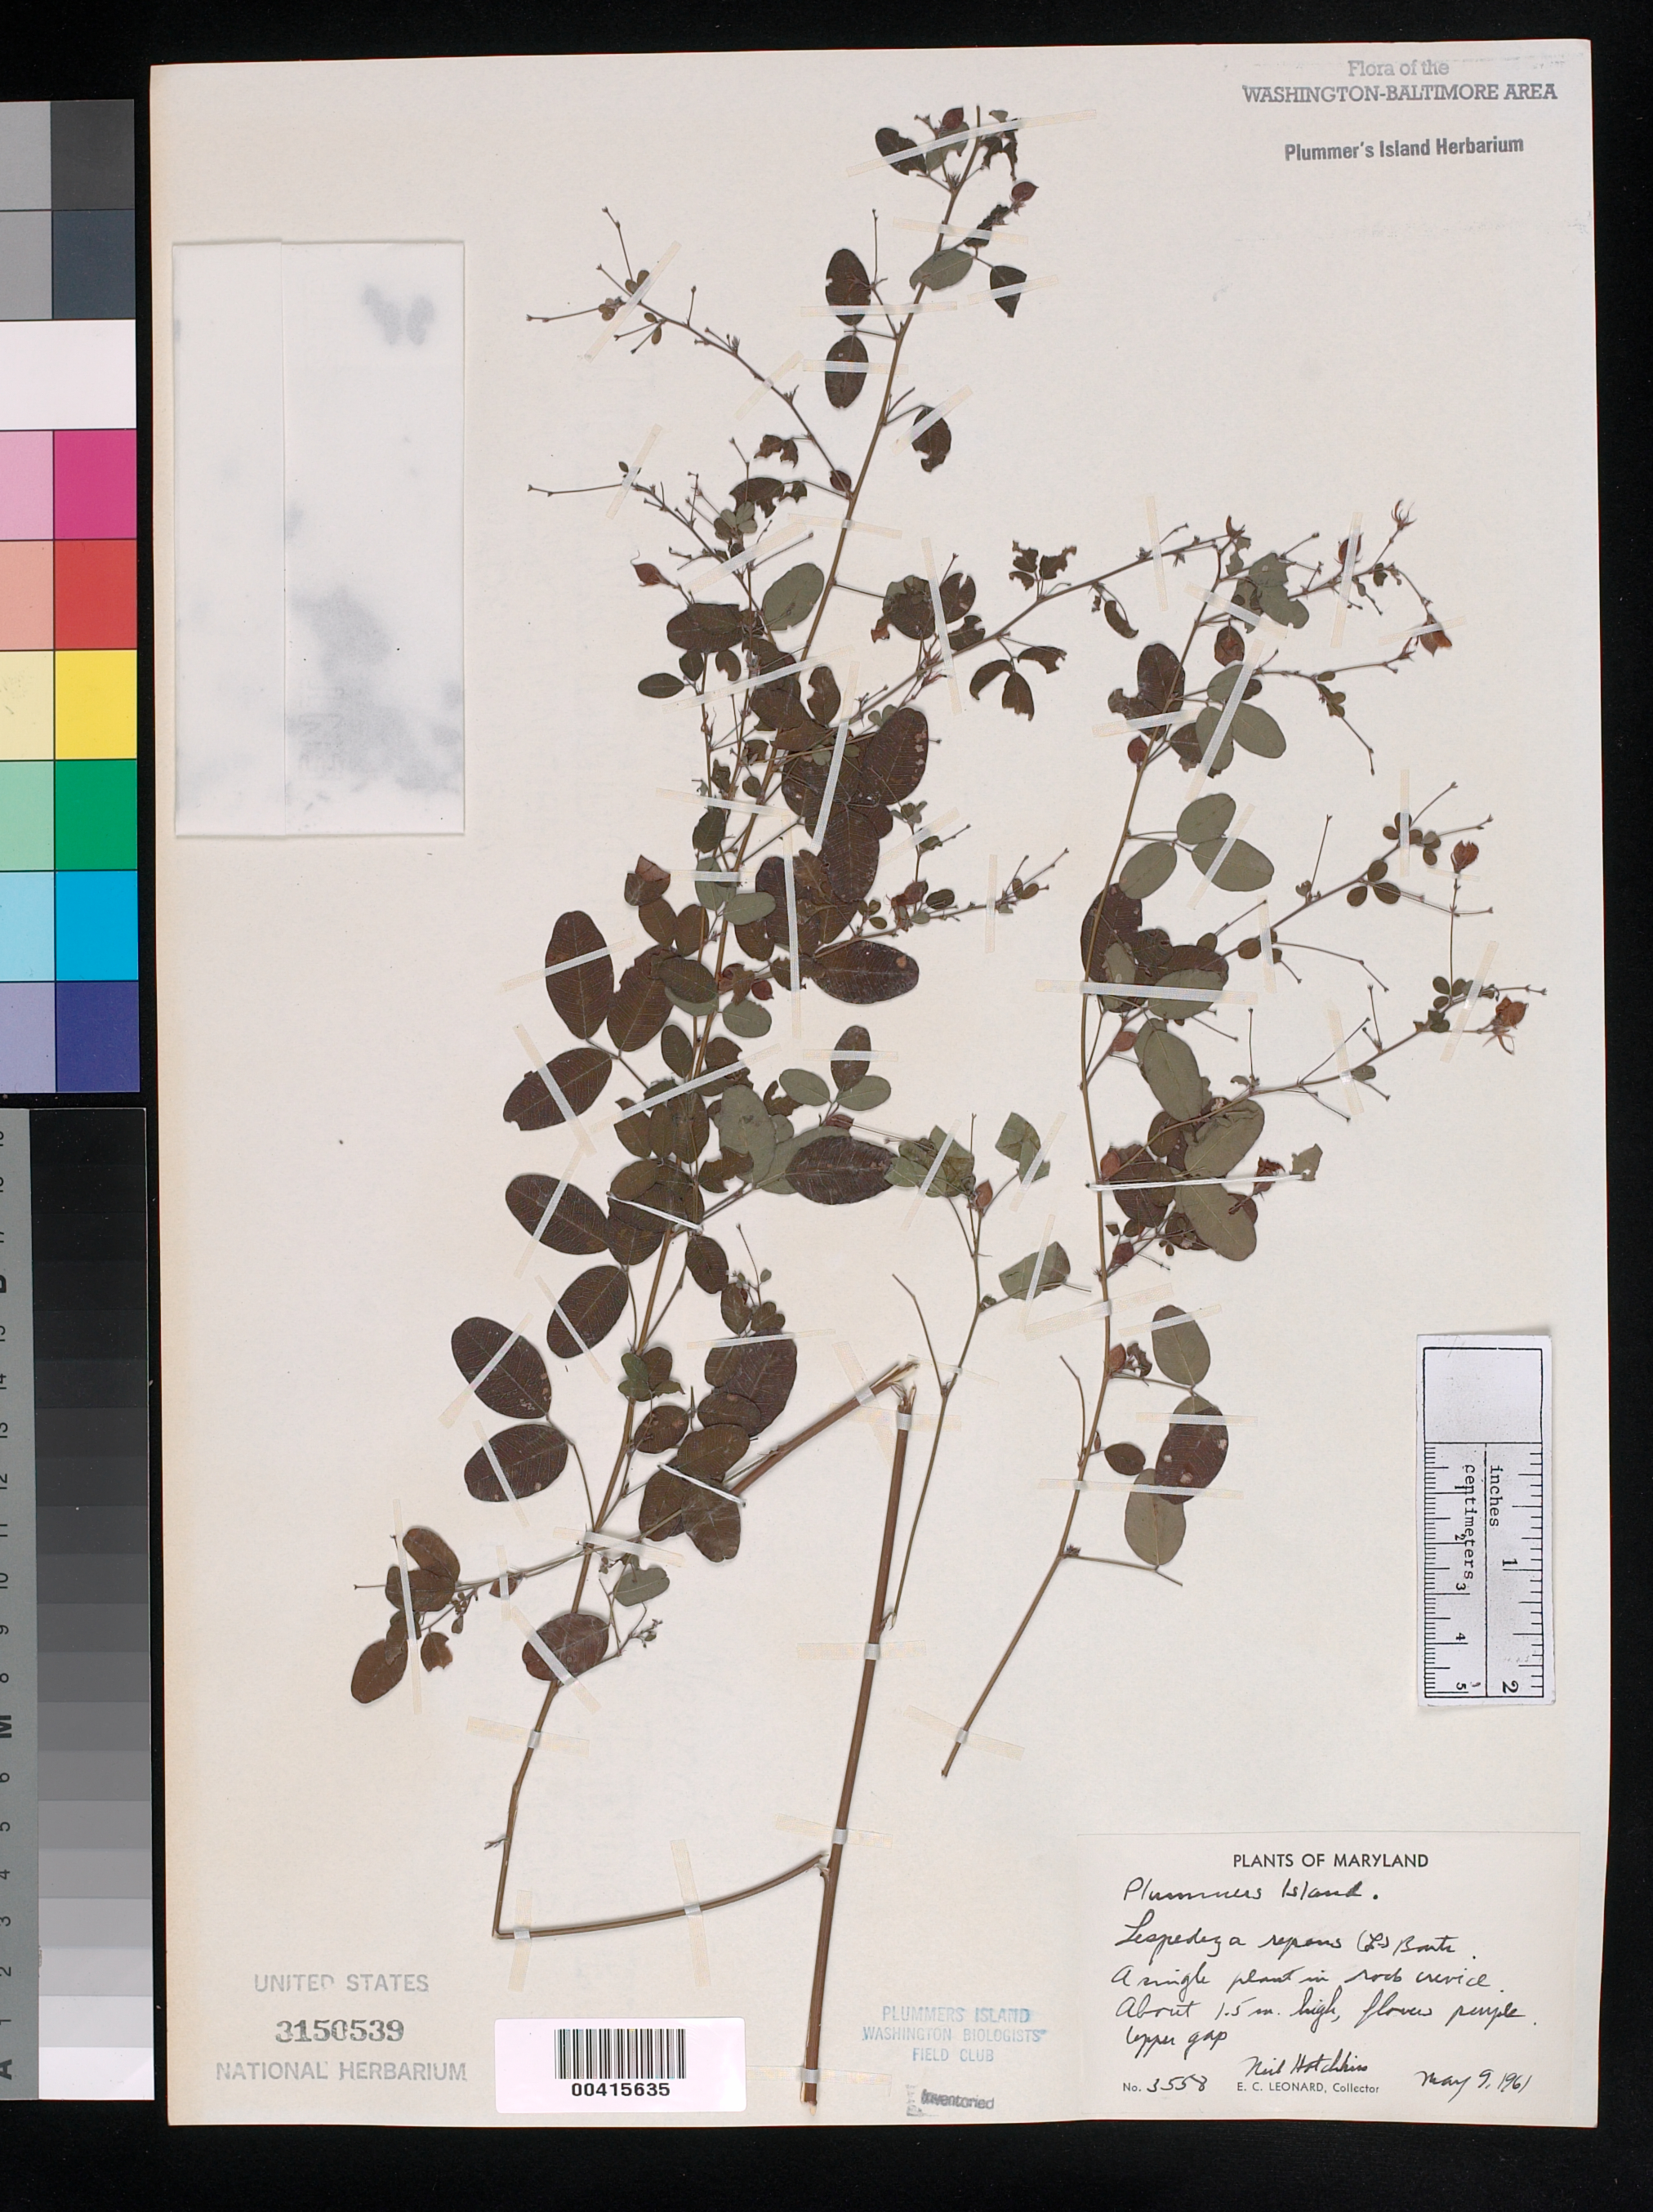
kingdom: Plantae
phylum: Tracheophyta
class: Magnoliopsida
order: Fabales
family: Fabaceae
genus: Lespedeza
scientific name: Lespedeza repens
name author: (L.) W.P.C. Barton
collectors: E. C. Leonard & N. Hotchkiss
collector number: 3558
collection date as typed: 09 May 1961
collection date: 1961-05-09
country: United States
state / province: Maryland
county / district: Montgomery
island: Plummers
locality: Plummer's Island; Upper Gap C. & O. Canal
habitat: Rock crevice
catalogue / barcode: US 3150539